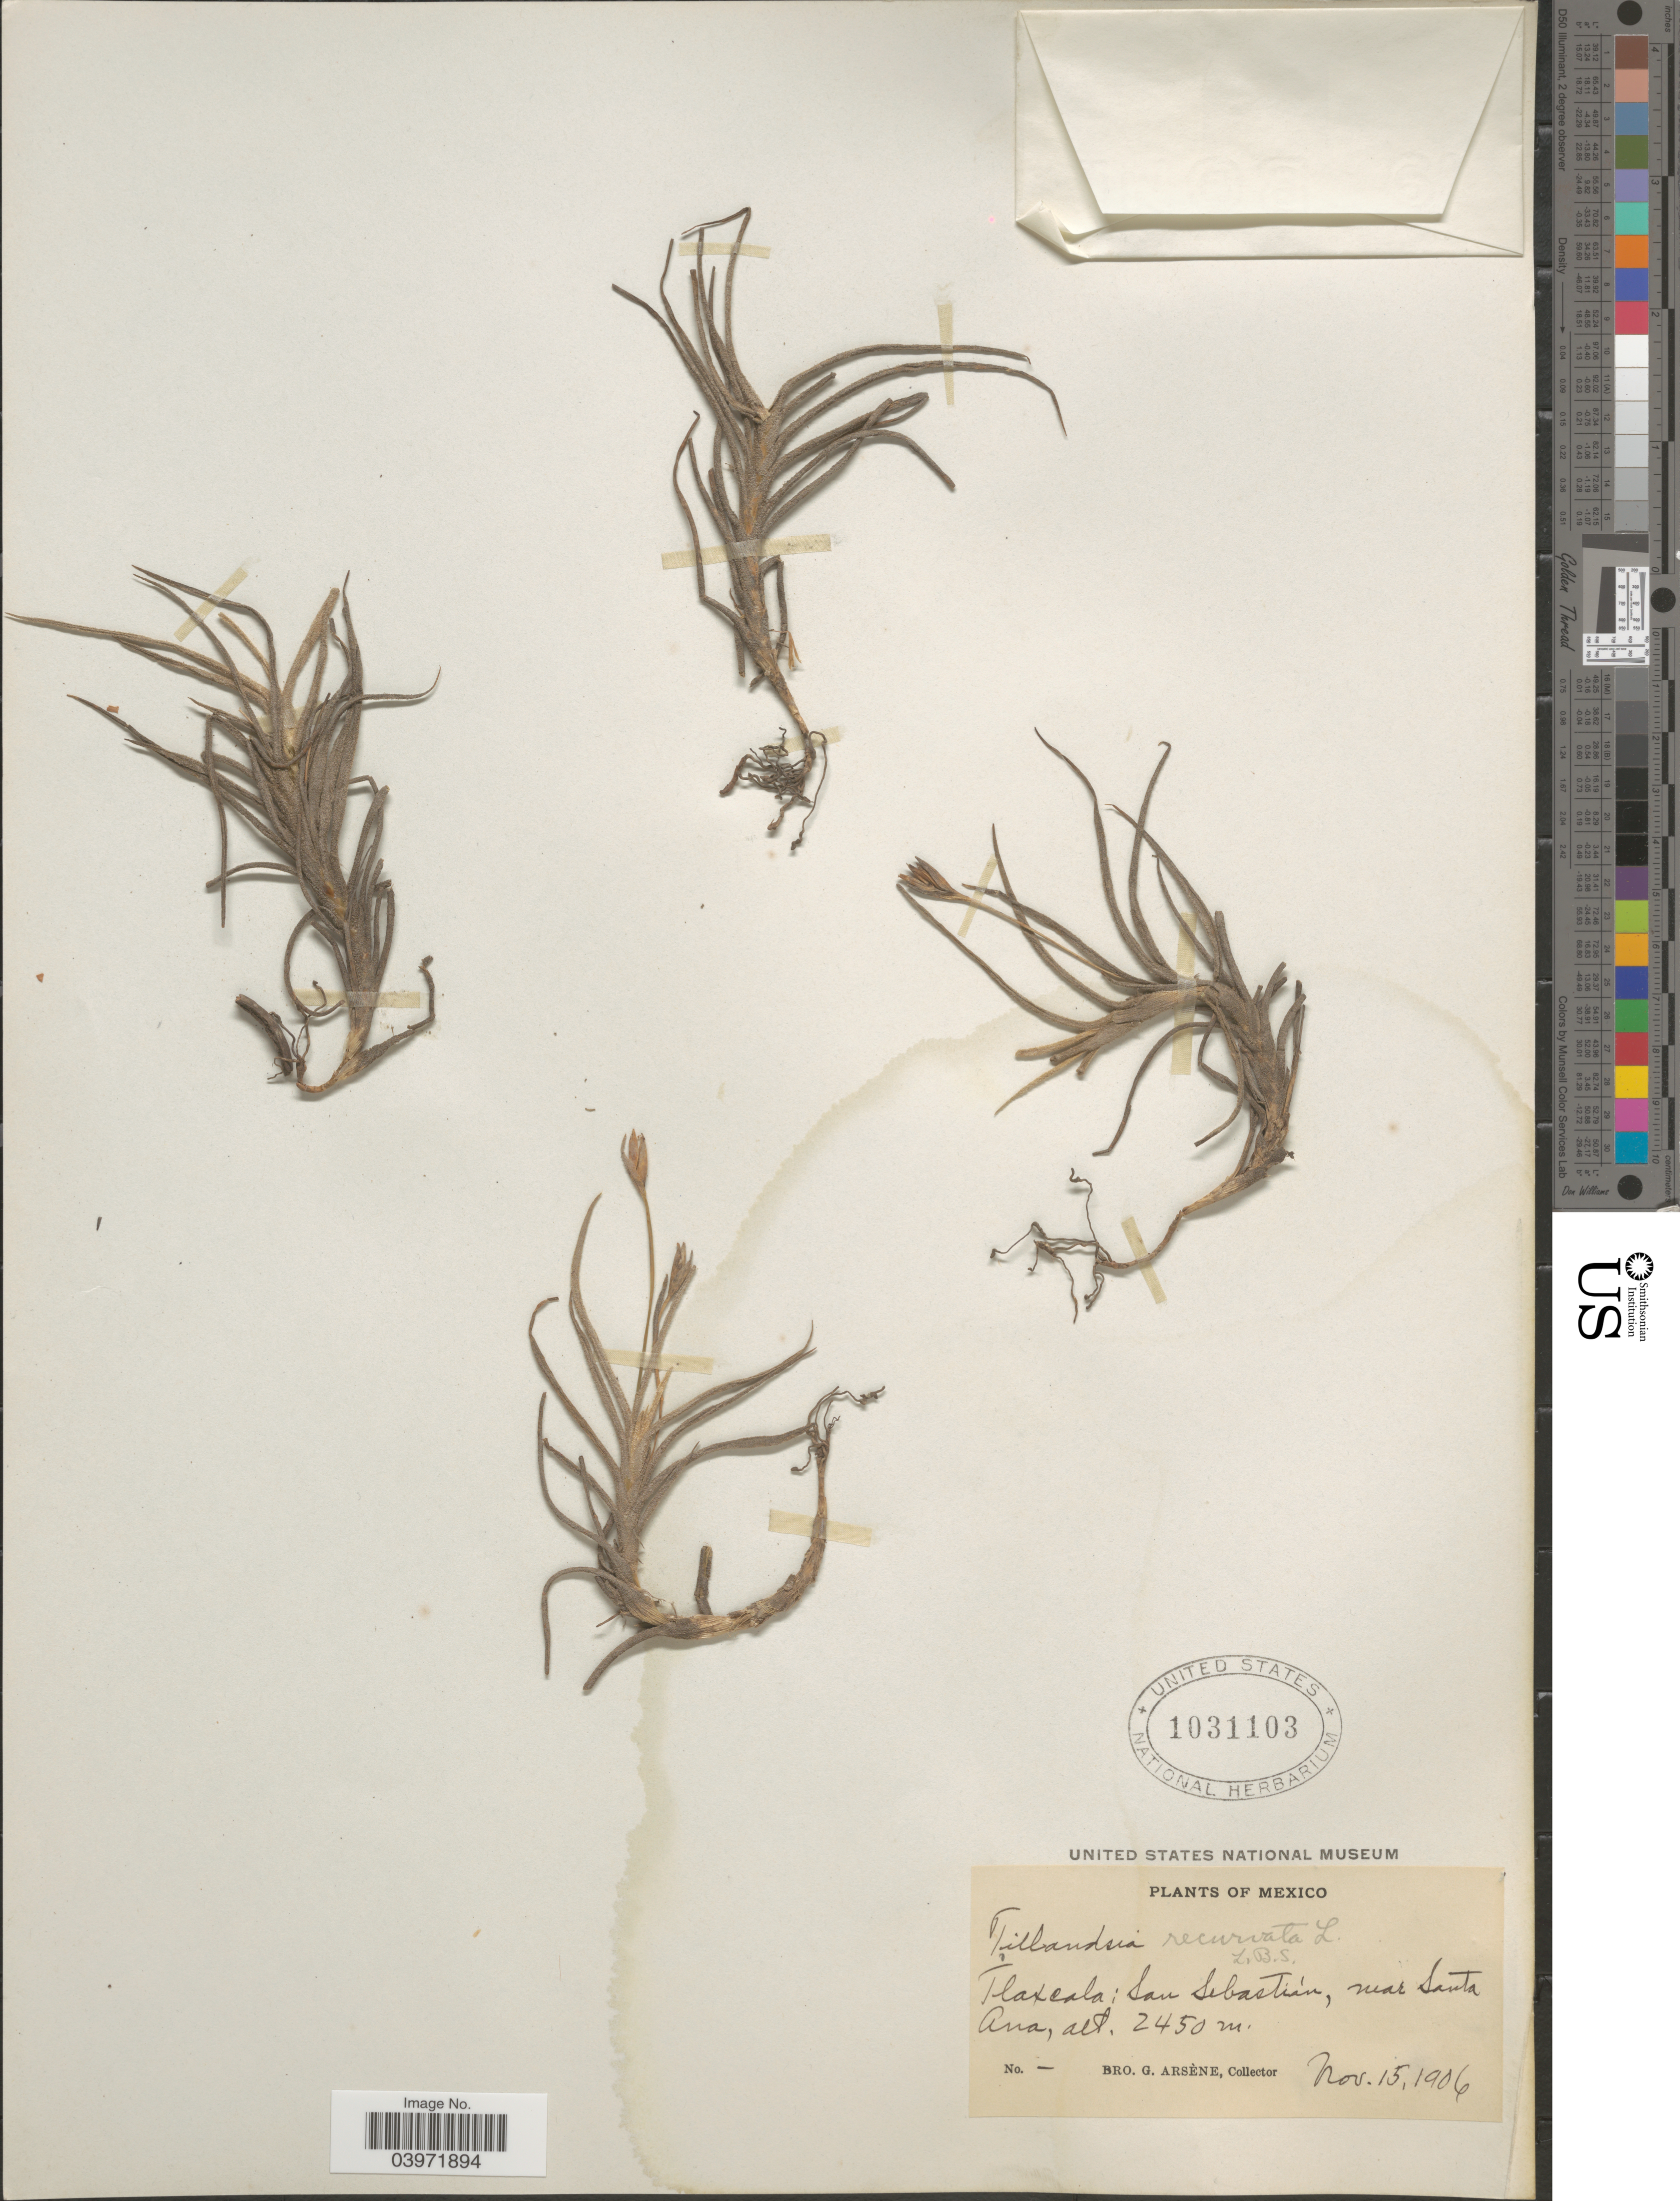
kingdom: Plantae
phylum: Tracheophyta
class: Liliopsida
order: Poales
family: Bromeliaceae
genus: Tillandsia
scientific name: Tillandsia recurvata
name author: L.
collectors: Bro. G. Arsène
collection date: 1906-11-15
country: Mexico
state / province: Tlaxcala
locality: San Sebastián, near Santa Ana.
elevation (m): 2450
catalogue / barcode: US 1031103